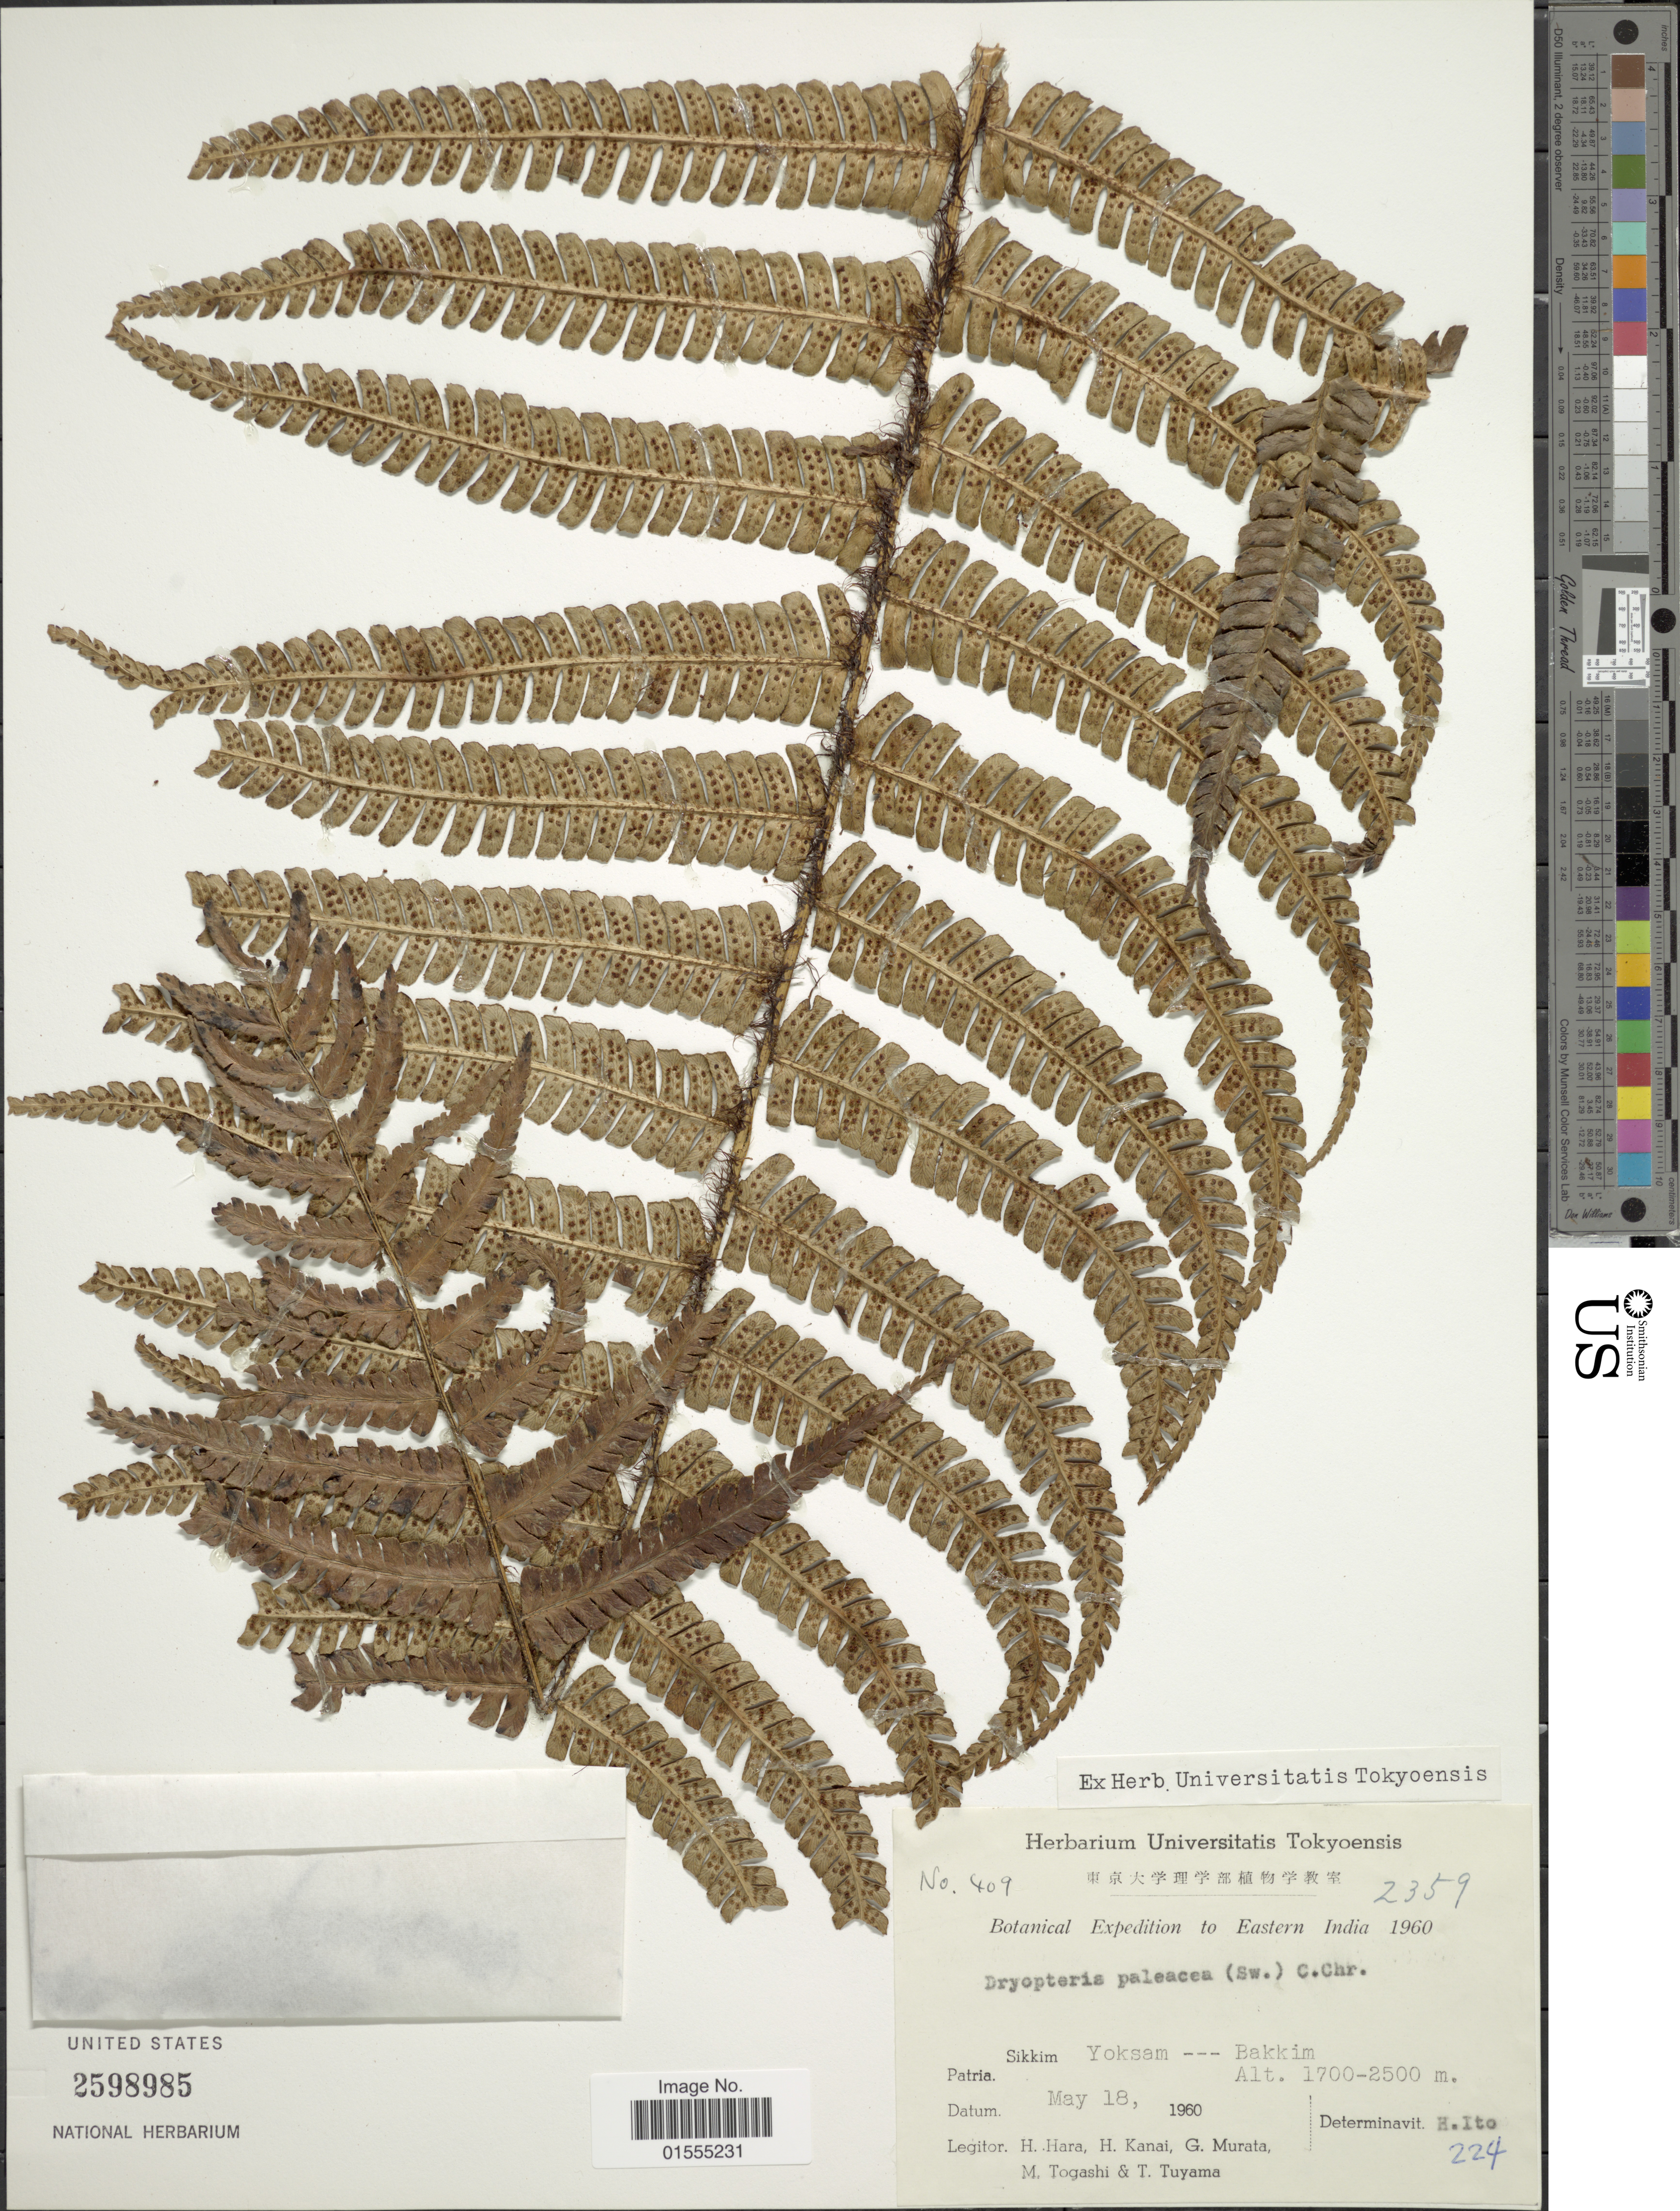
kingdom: Plantae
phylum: Tracheophyta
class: Polypodiopsida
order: Polypodiales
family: Dryopteridaceae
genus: Dryopteris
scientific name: Dryopteris wallichiana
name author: (Spreng.) Hyl.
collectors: H. Hara, H. Kanai, G. Murata & M. Togashi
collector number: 409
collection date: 1960-05-18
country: India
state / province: Sikkim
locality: Yokksam - - Bakkim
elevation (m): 1700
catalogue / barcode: US 2598985